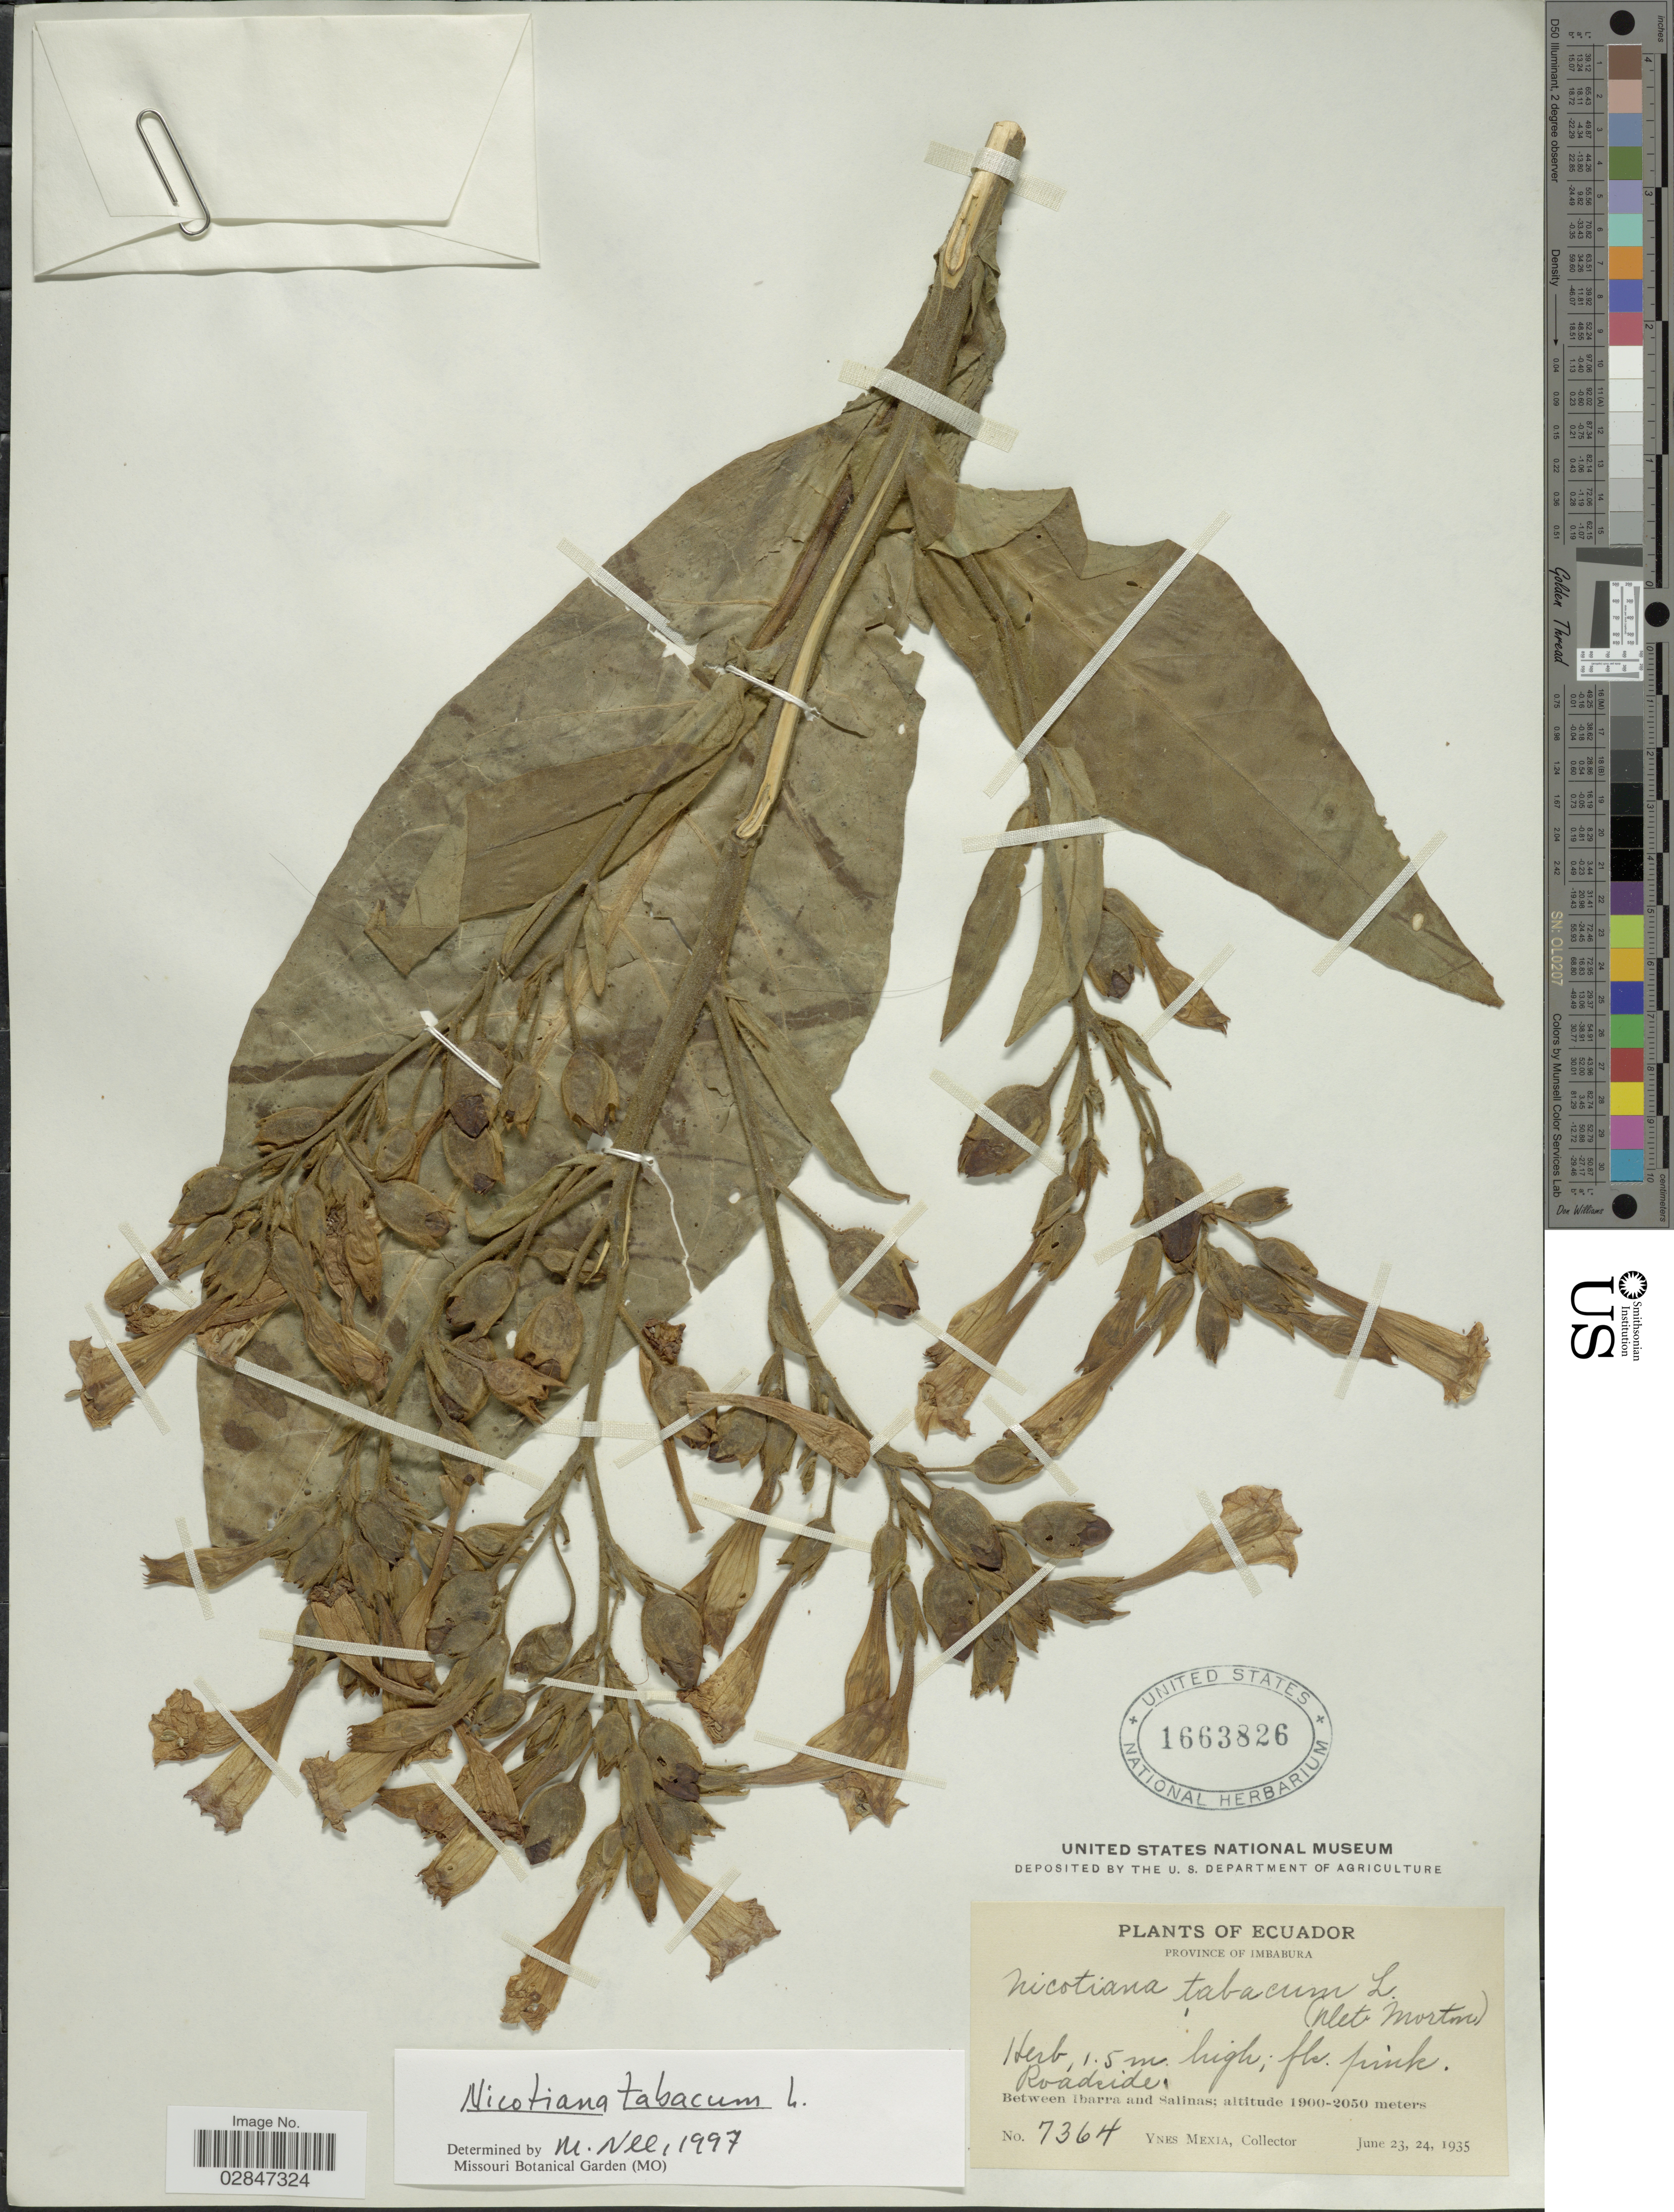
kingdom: Plantae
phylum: Tracheophyta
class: Magnoliopsida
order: Solanales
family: Solanaceae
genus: Nicotiana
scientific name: Nicotiana tabacum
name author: L.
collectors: Y. Mexia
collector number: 7364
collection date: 1935-06-23/1935-06-24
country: Ecuador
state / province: Imbabura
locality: Roadside, between Ibarra and Salinas, Province of Imbabura.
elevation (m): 1900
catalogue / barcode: US 1663826